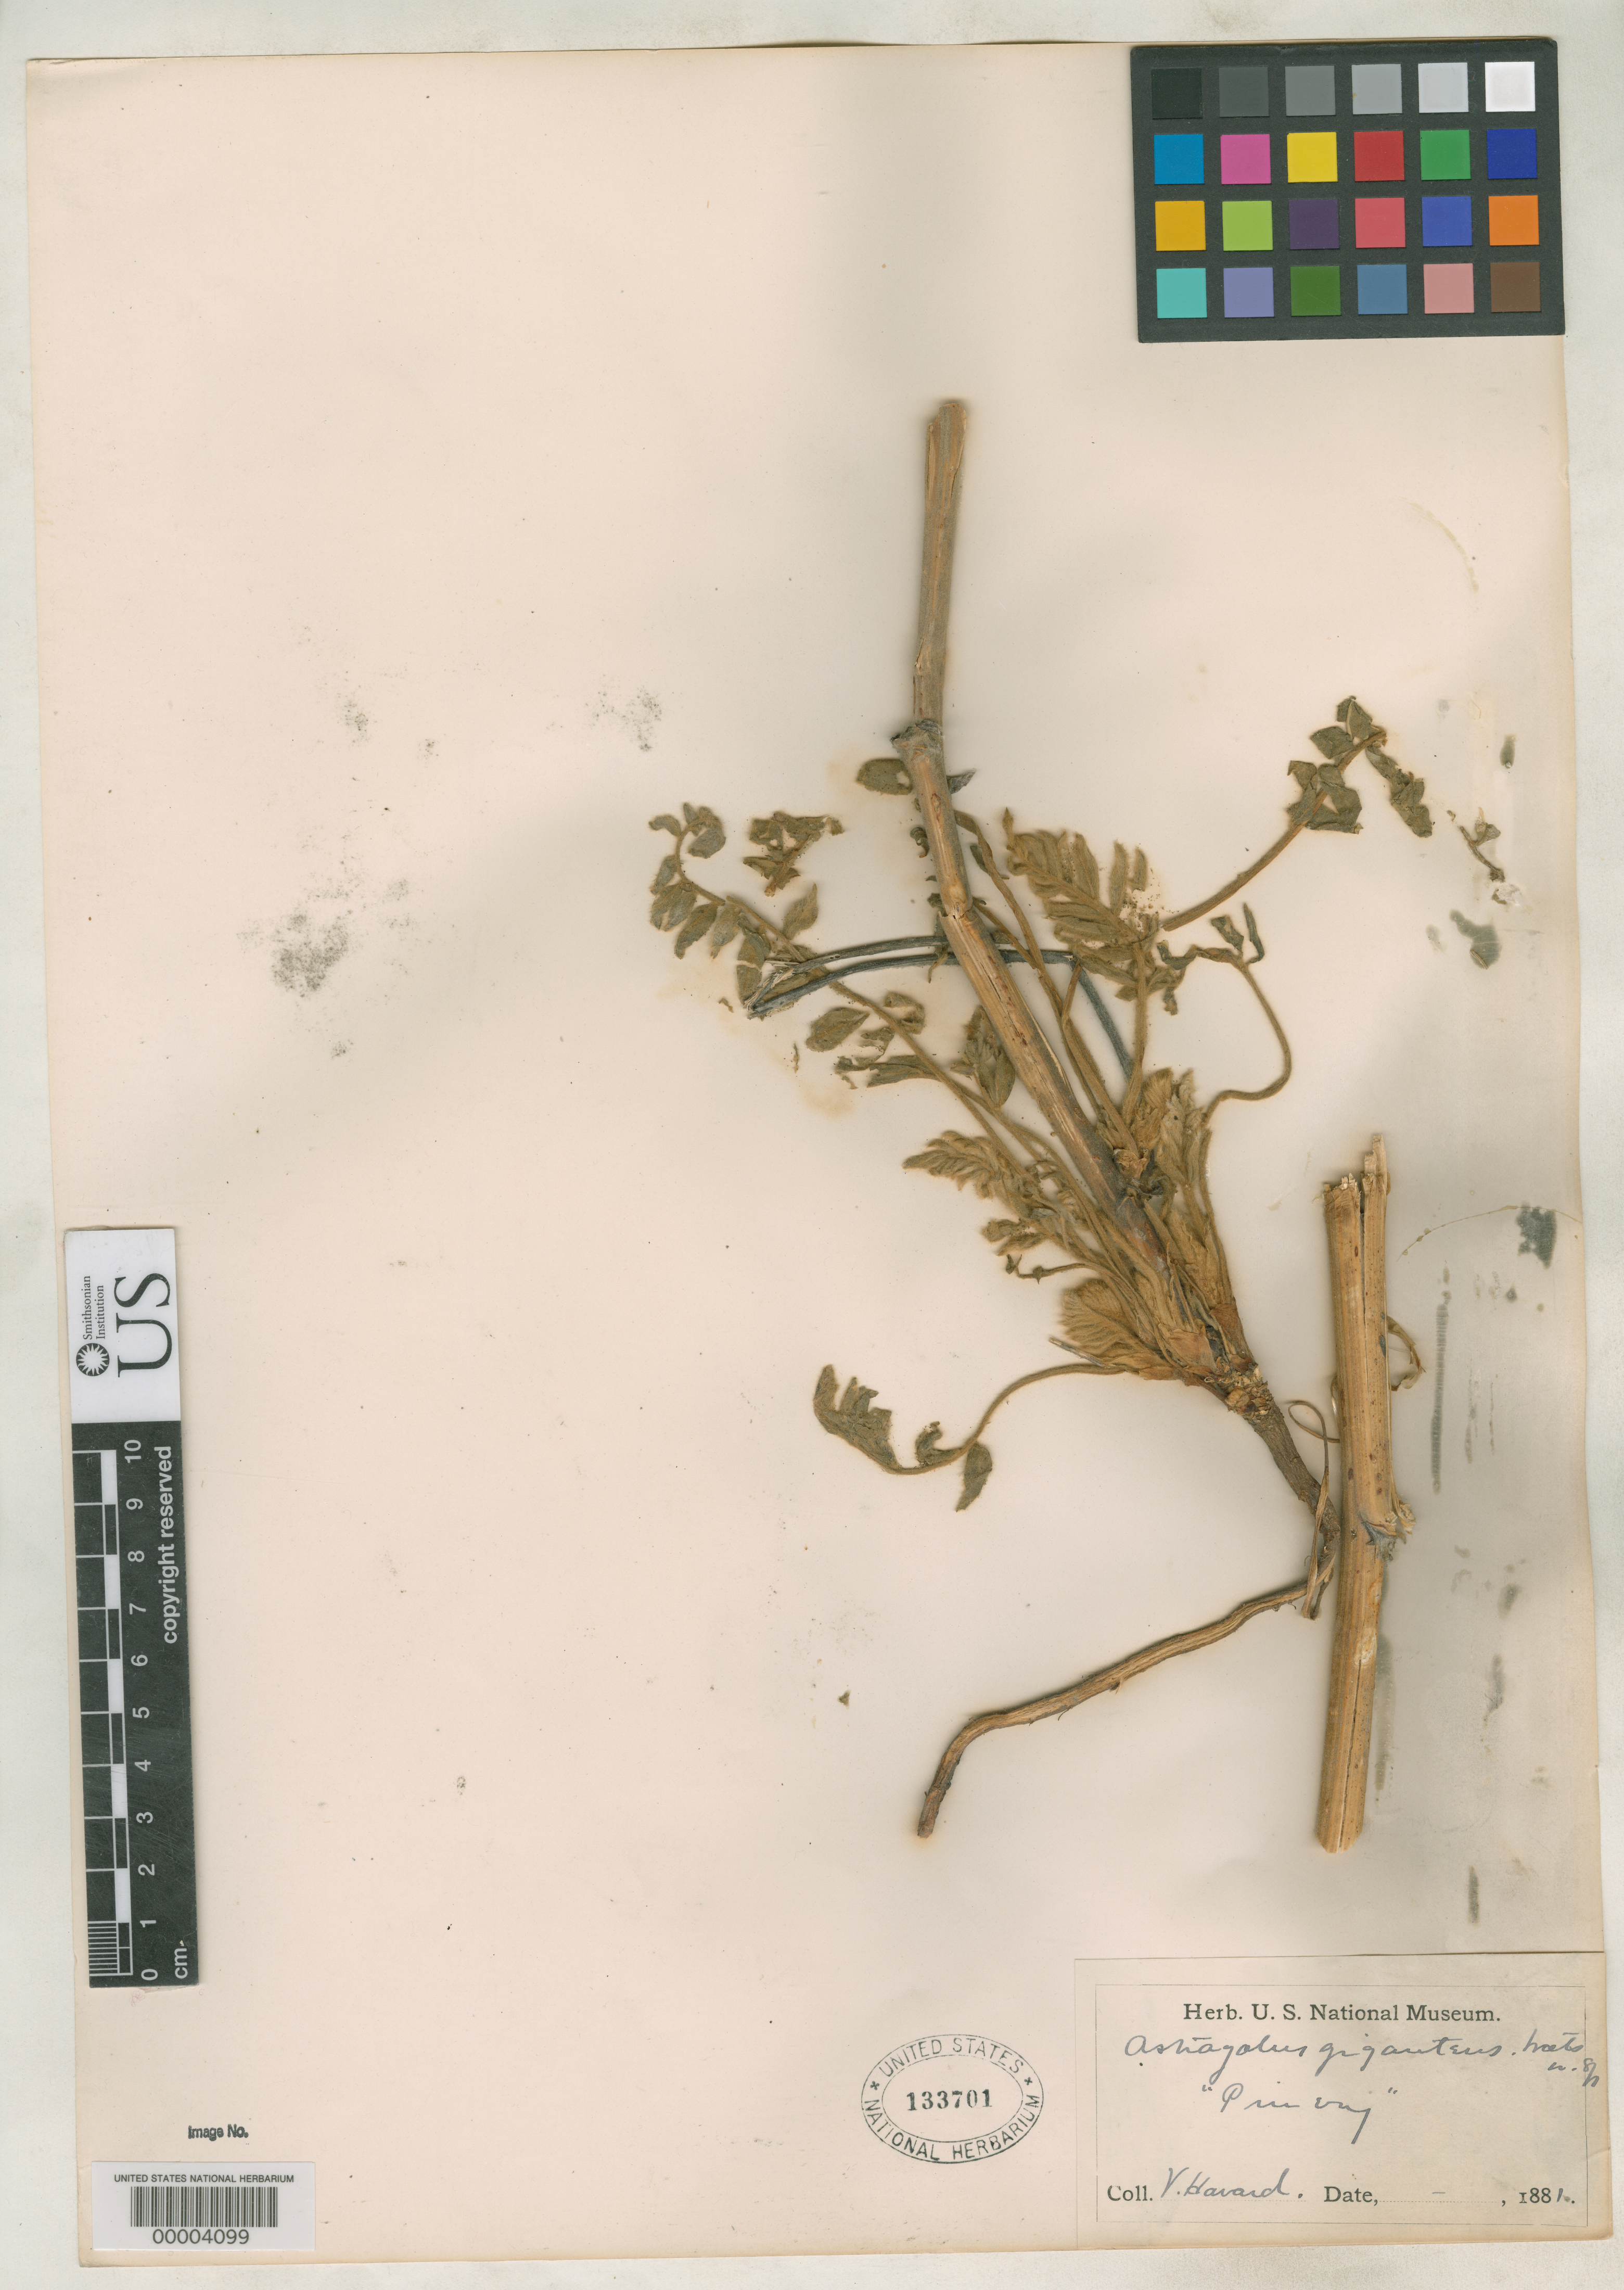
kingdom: Plantae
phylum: Tracheophyta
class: Magnoliopsida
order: Fabales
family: Fabaceae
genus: Astragalus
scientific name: Astragalus giganteus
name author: S. Watson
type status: Isotype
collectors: V. Havard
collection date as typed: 1881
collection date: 1881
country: United States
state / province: Texas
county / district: Jeff Davis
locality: Fort Davis.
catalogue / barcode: US 133701